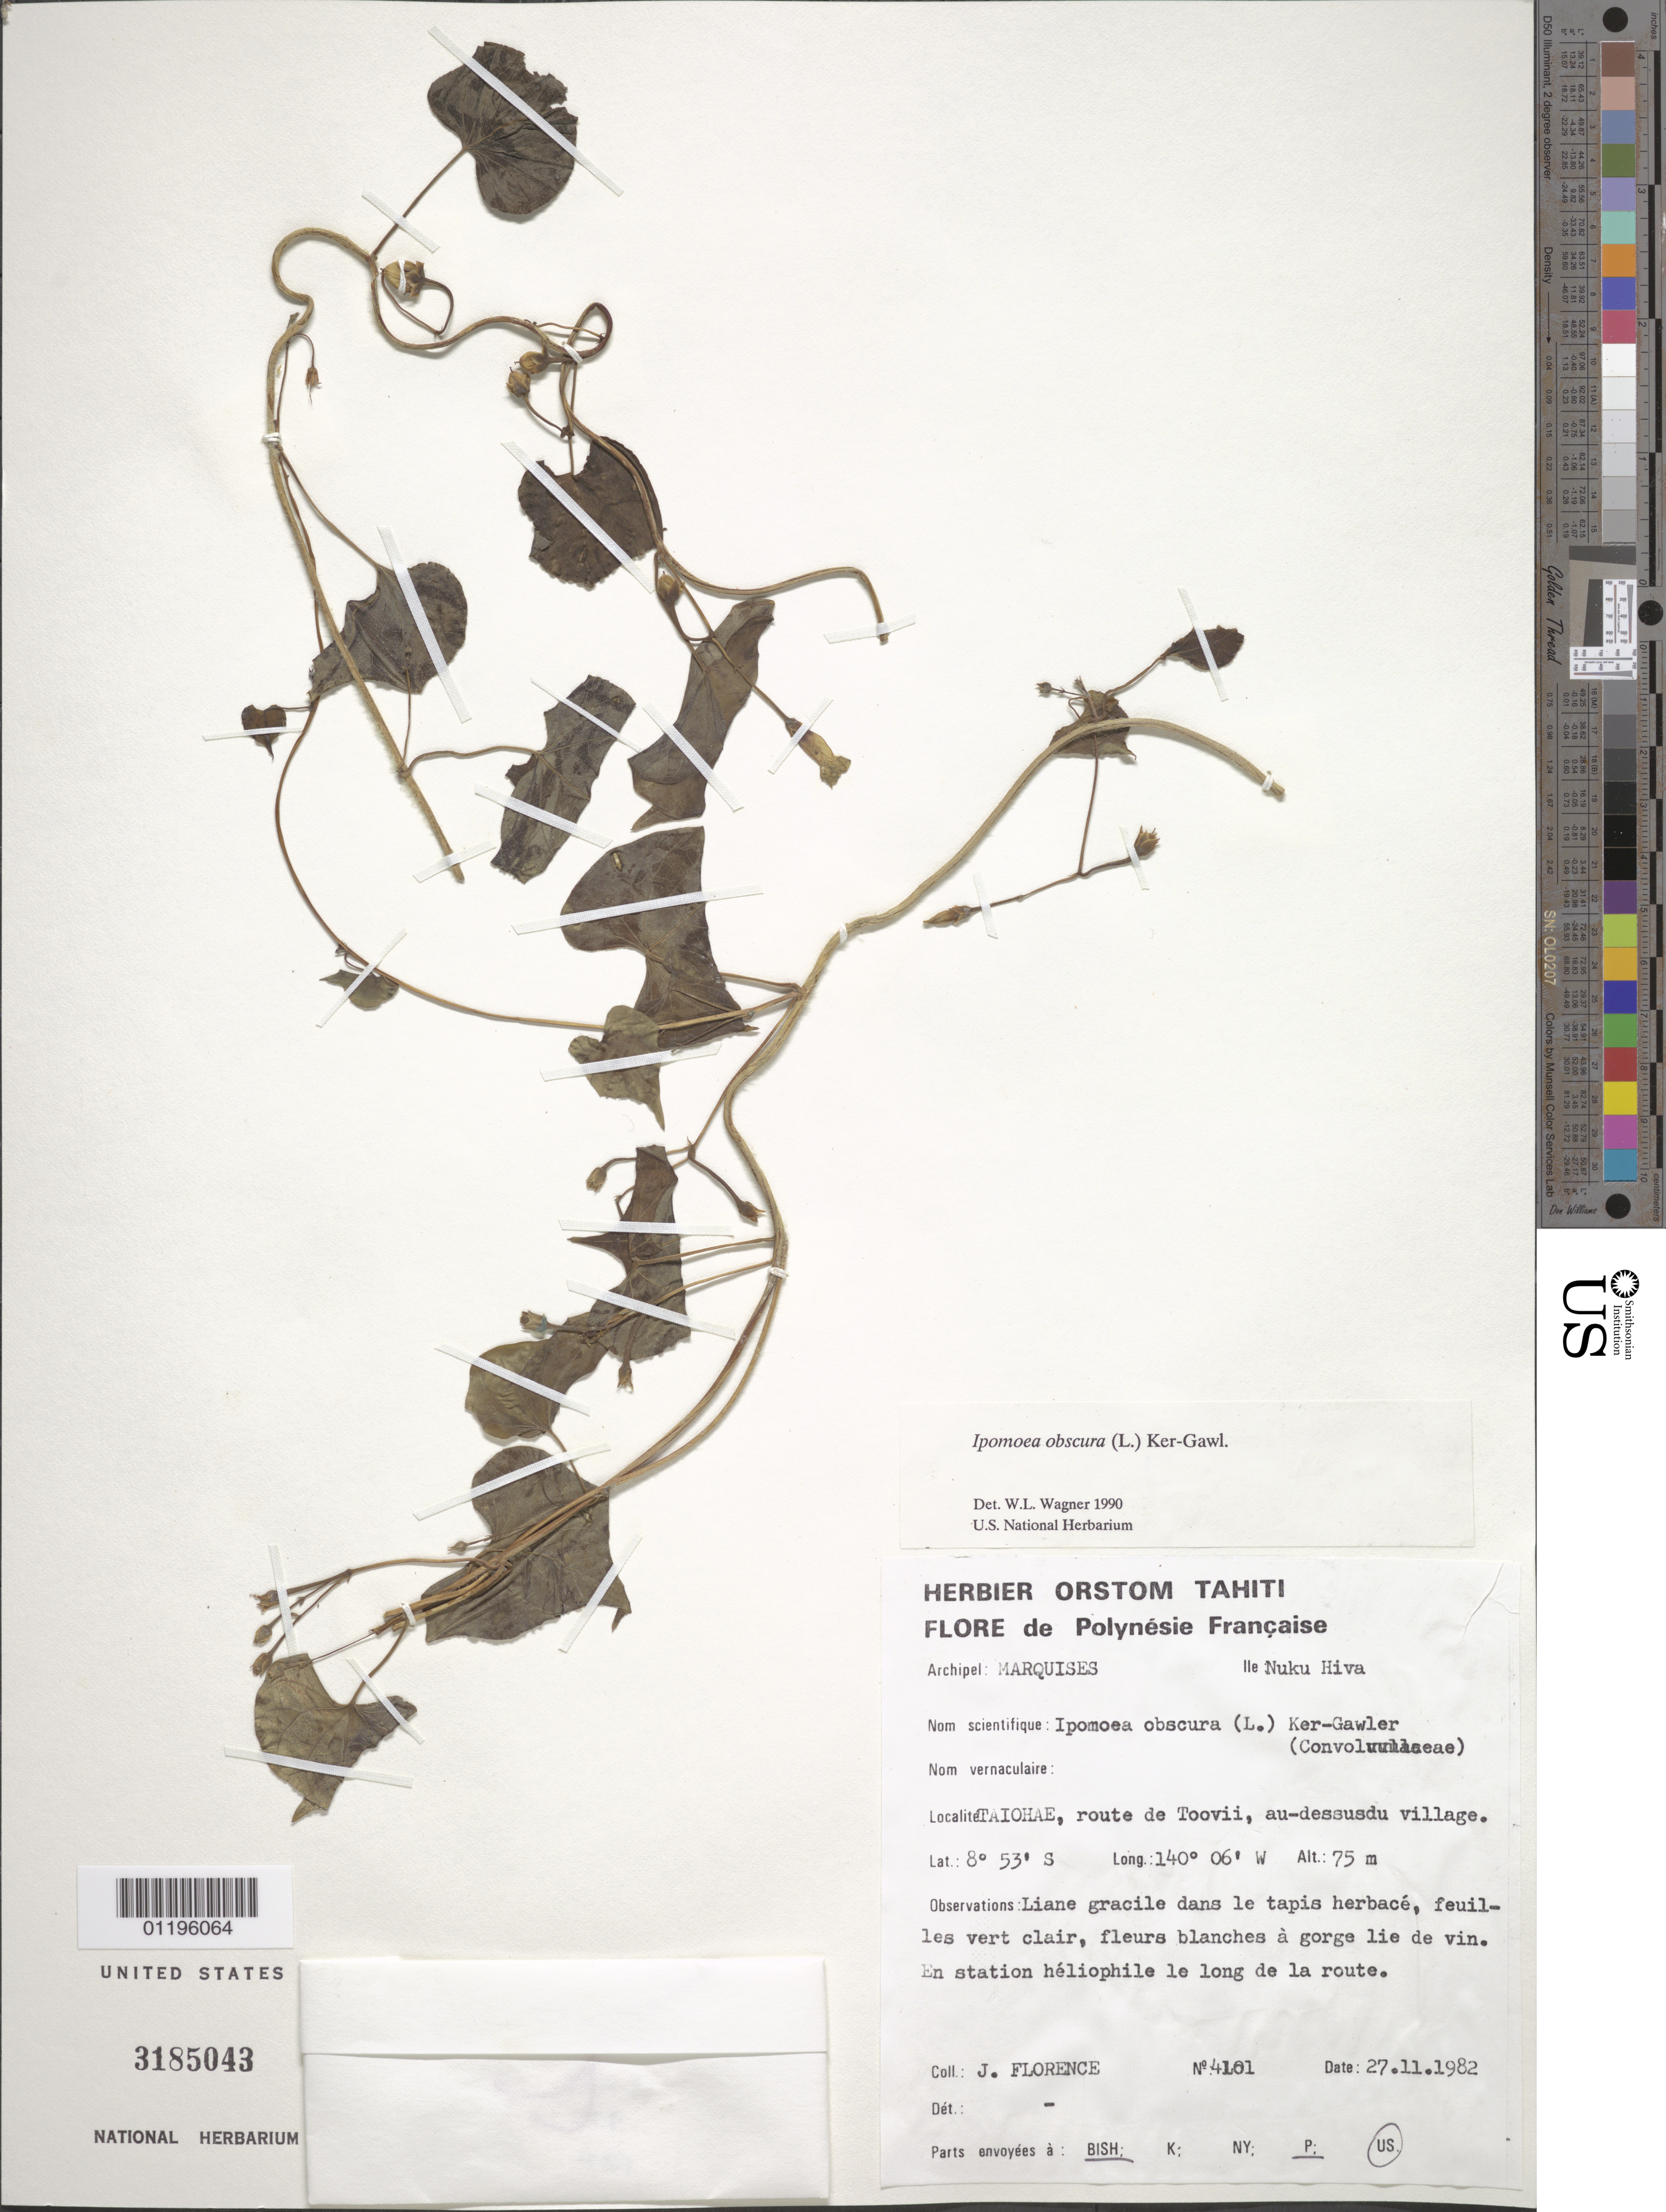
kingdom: Plantae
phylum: Tracheophyta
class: Magnoliopsida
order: Solanales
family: Convolvulaceae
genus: Ipomoea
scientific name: Ipomoea obscura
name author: (L.) Ker Gawl.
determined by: Wagner, W. L., (BOT), Smithsonian Institution - National Museum of Natural History (UNITED STATES)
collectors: J. Florence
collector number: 4101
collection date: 1982-11-27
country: French Polynesia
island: Nuku Hiva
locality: Taiohae, route de Toovii, au-dessus du village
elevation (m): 75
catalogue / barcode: US 3185043